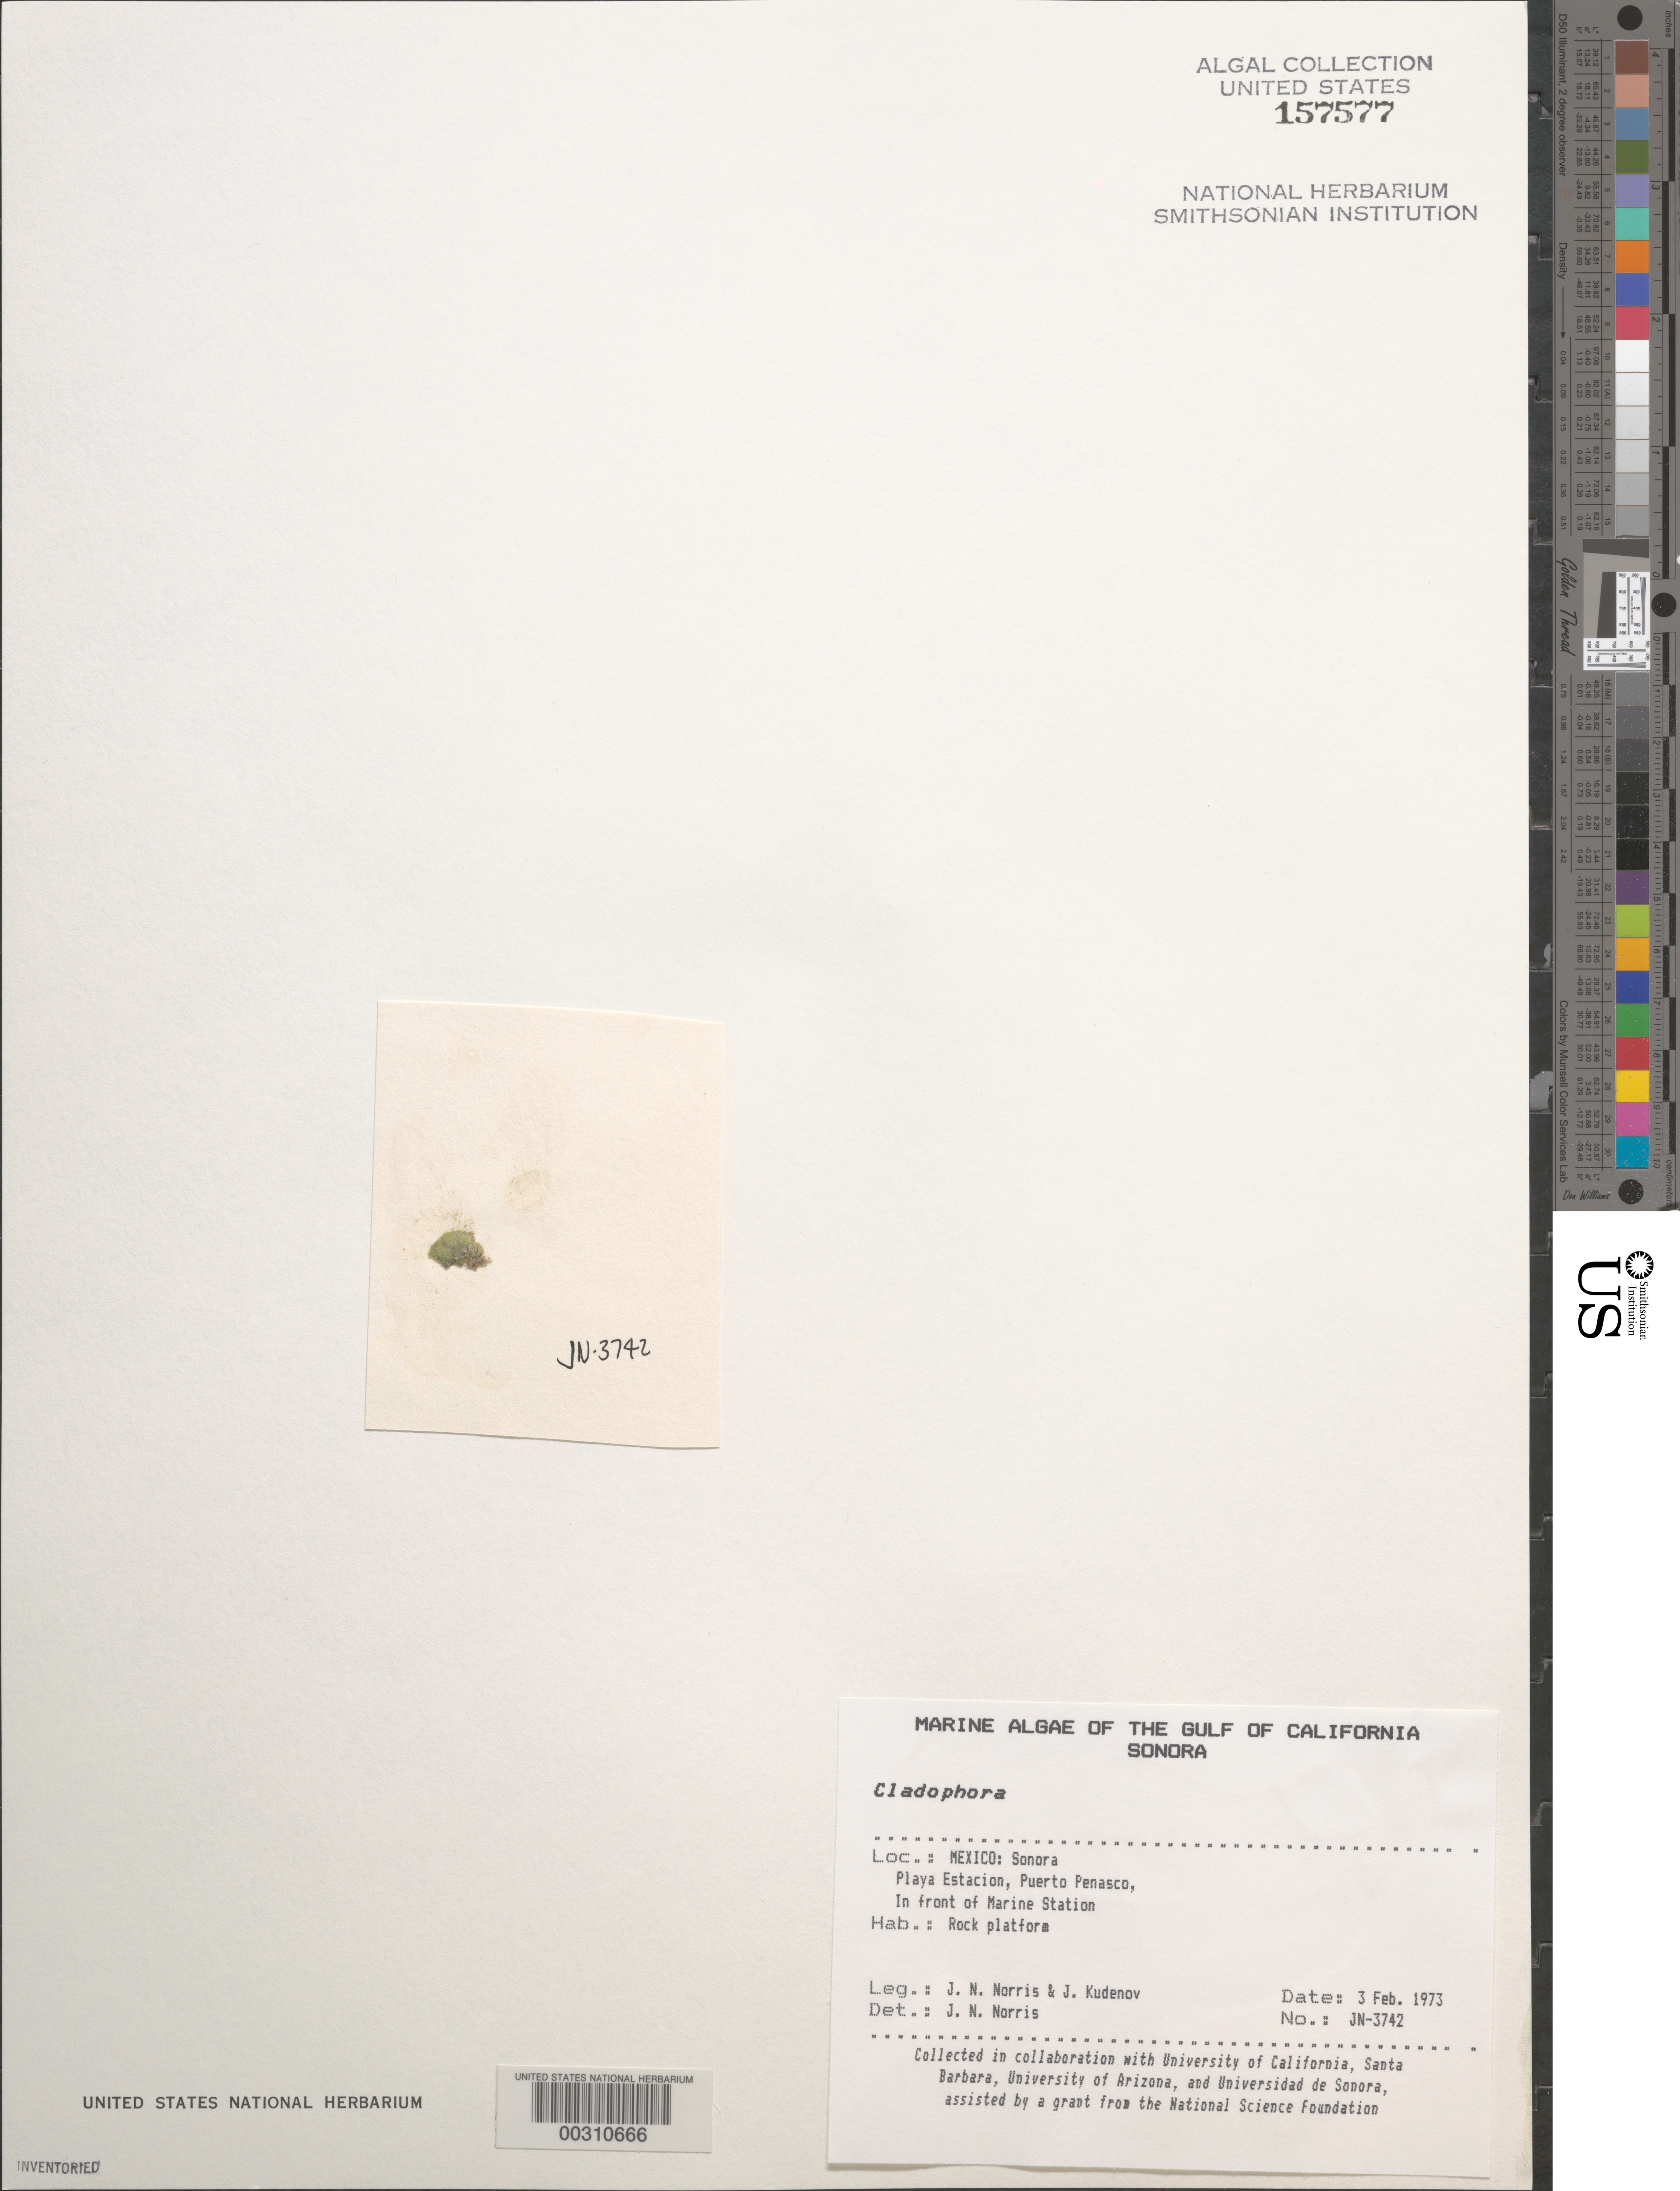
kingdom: Plantae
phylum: Chlorophyta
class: Ulvophyceae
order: Cladophorales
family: Cladophoraceae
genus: Cladophora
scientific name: Cladophora sp.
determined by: Norris, James N.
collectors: J. N. Norris & J. Kudenov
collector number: JN-3742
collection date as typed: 03 Feb 1973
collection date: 1973-02-03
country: Mexico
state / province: Sonora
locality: Playa Estacion, Puerto Penasco, marine laboratory shore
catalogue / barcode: US 157577